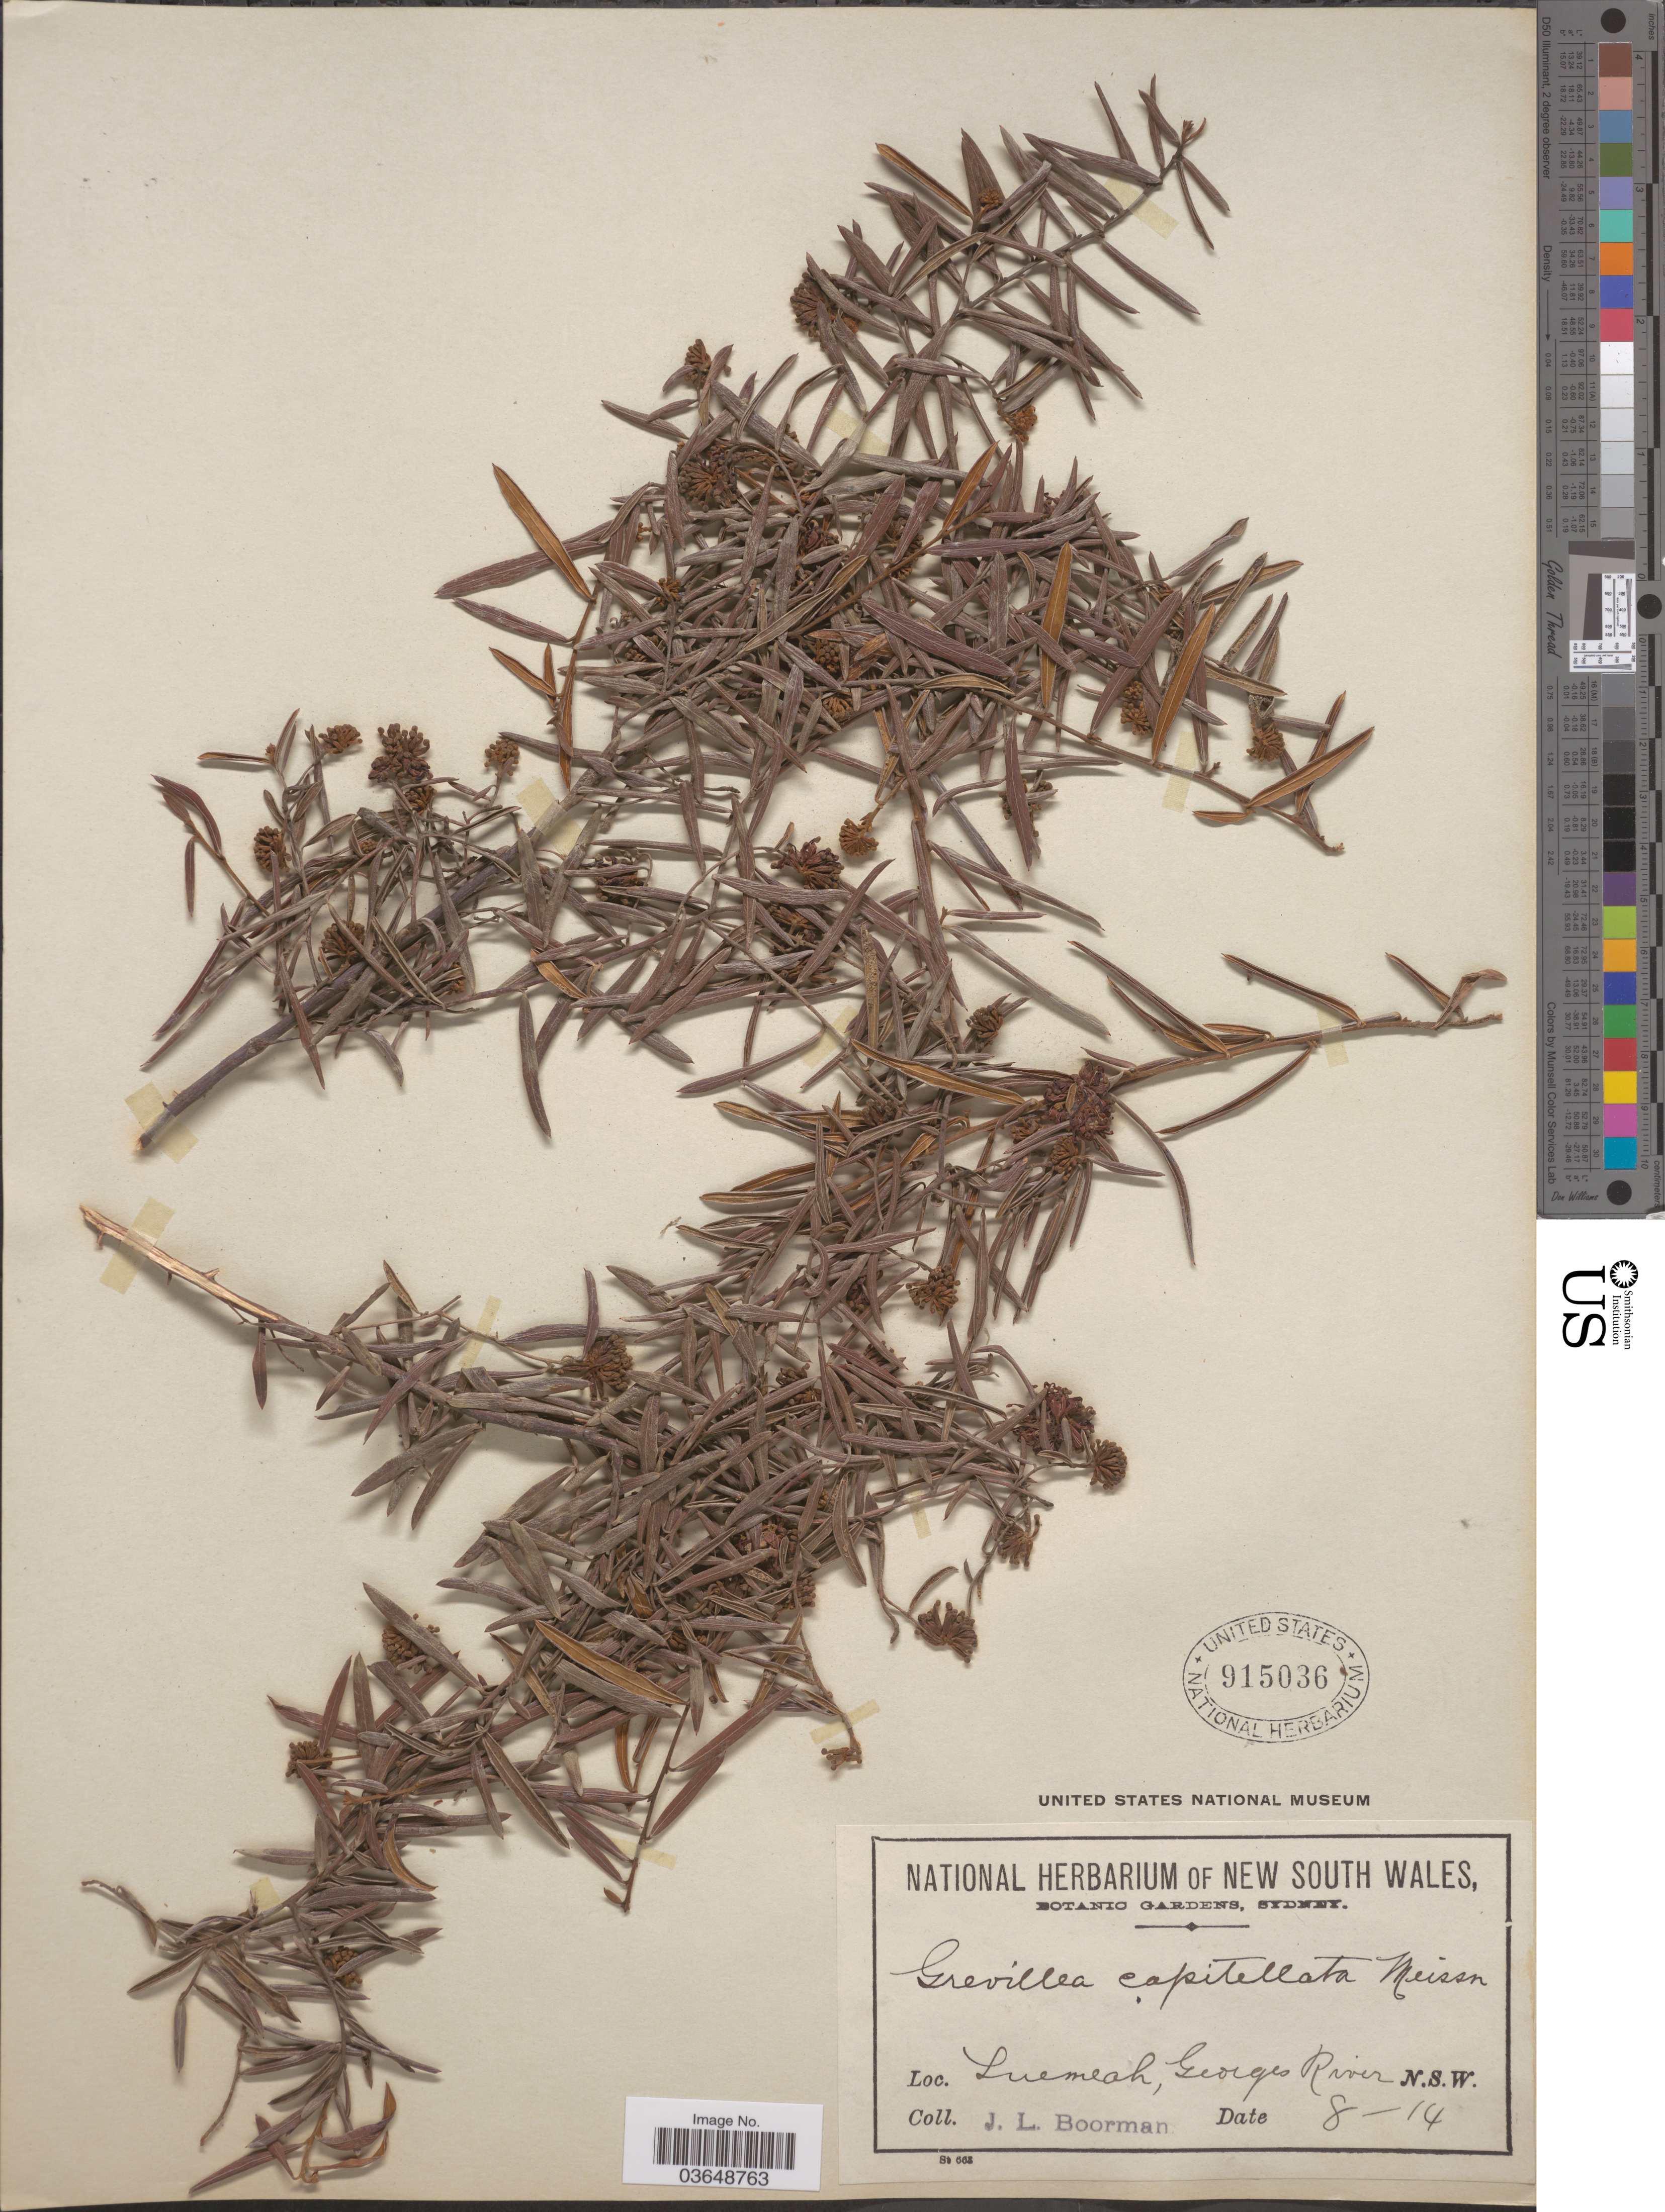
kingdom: Plantae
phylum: Tracheophyta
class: Magnoliopsida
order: Proteales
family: Proteaceae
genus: Grevillea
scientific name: Grevillea capitellata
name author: Meisn.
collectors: J. Boorman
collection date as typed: Transcribed d/m/y: /8/14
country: Australia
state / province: New South Wales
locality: Leumeah, Georges River.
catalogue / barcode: US 915036